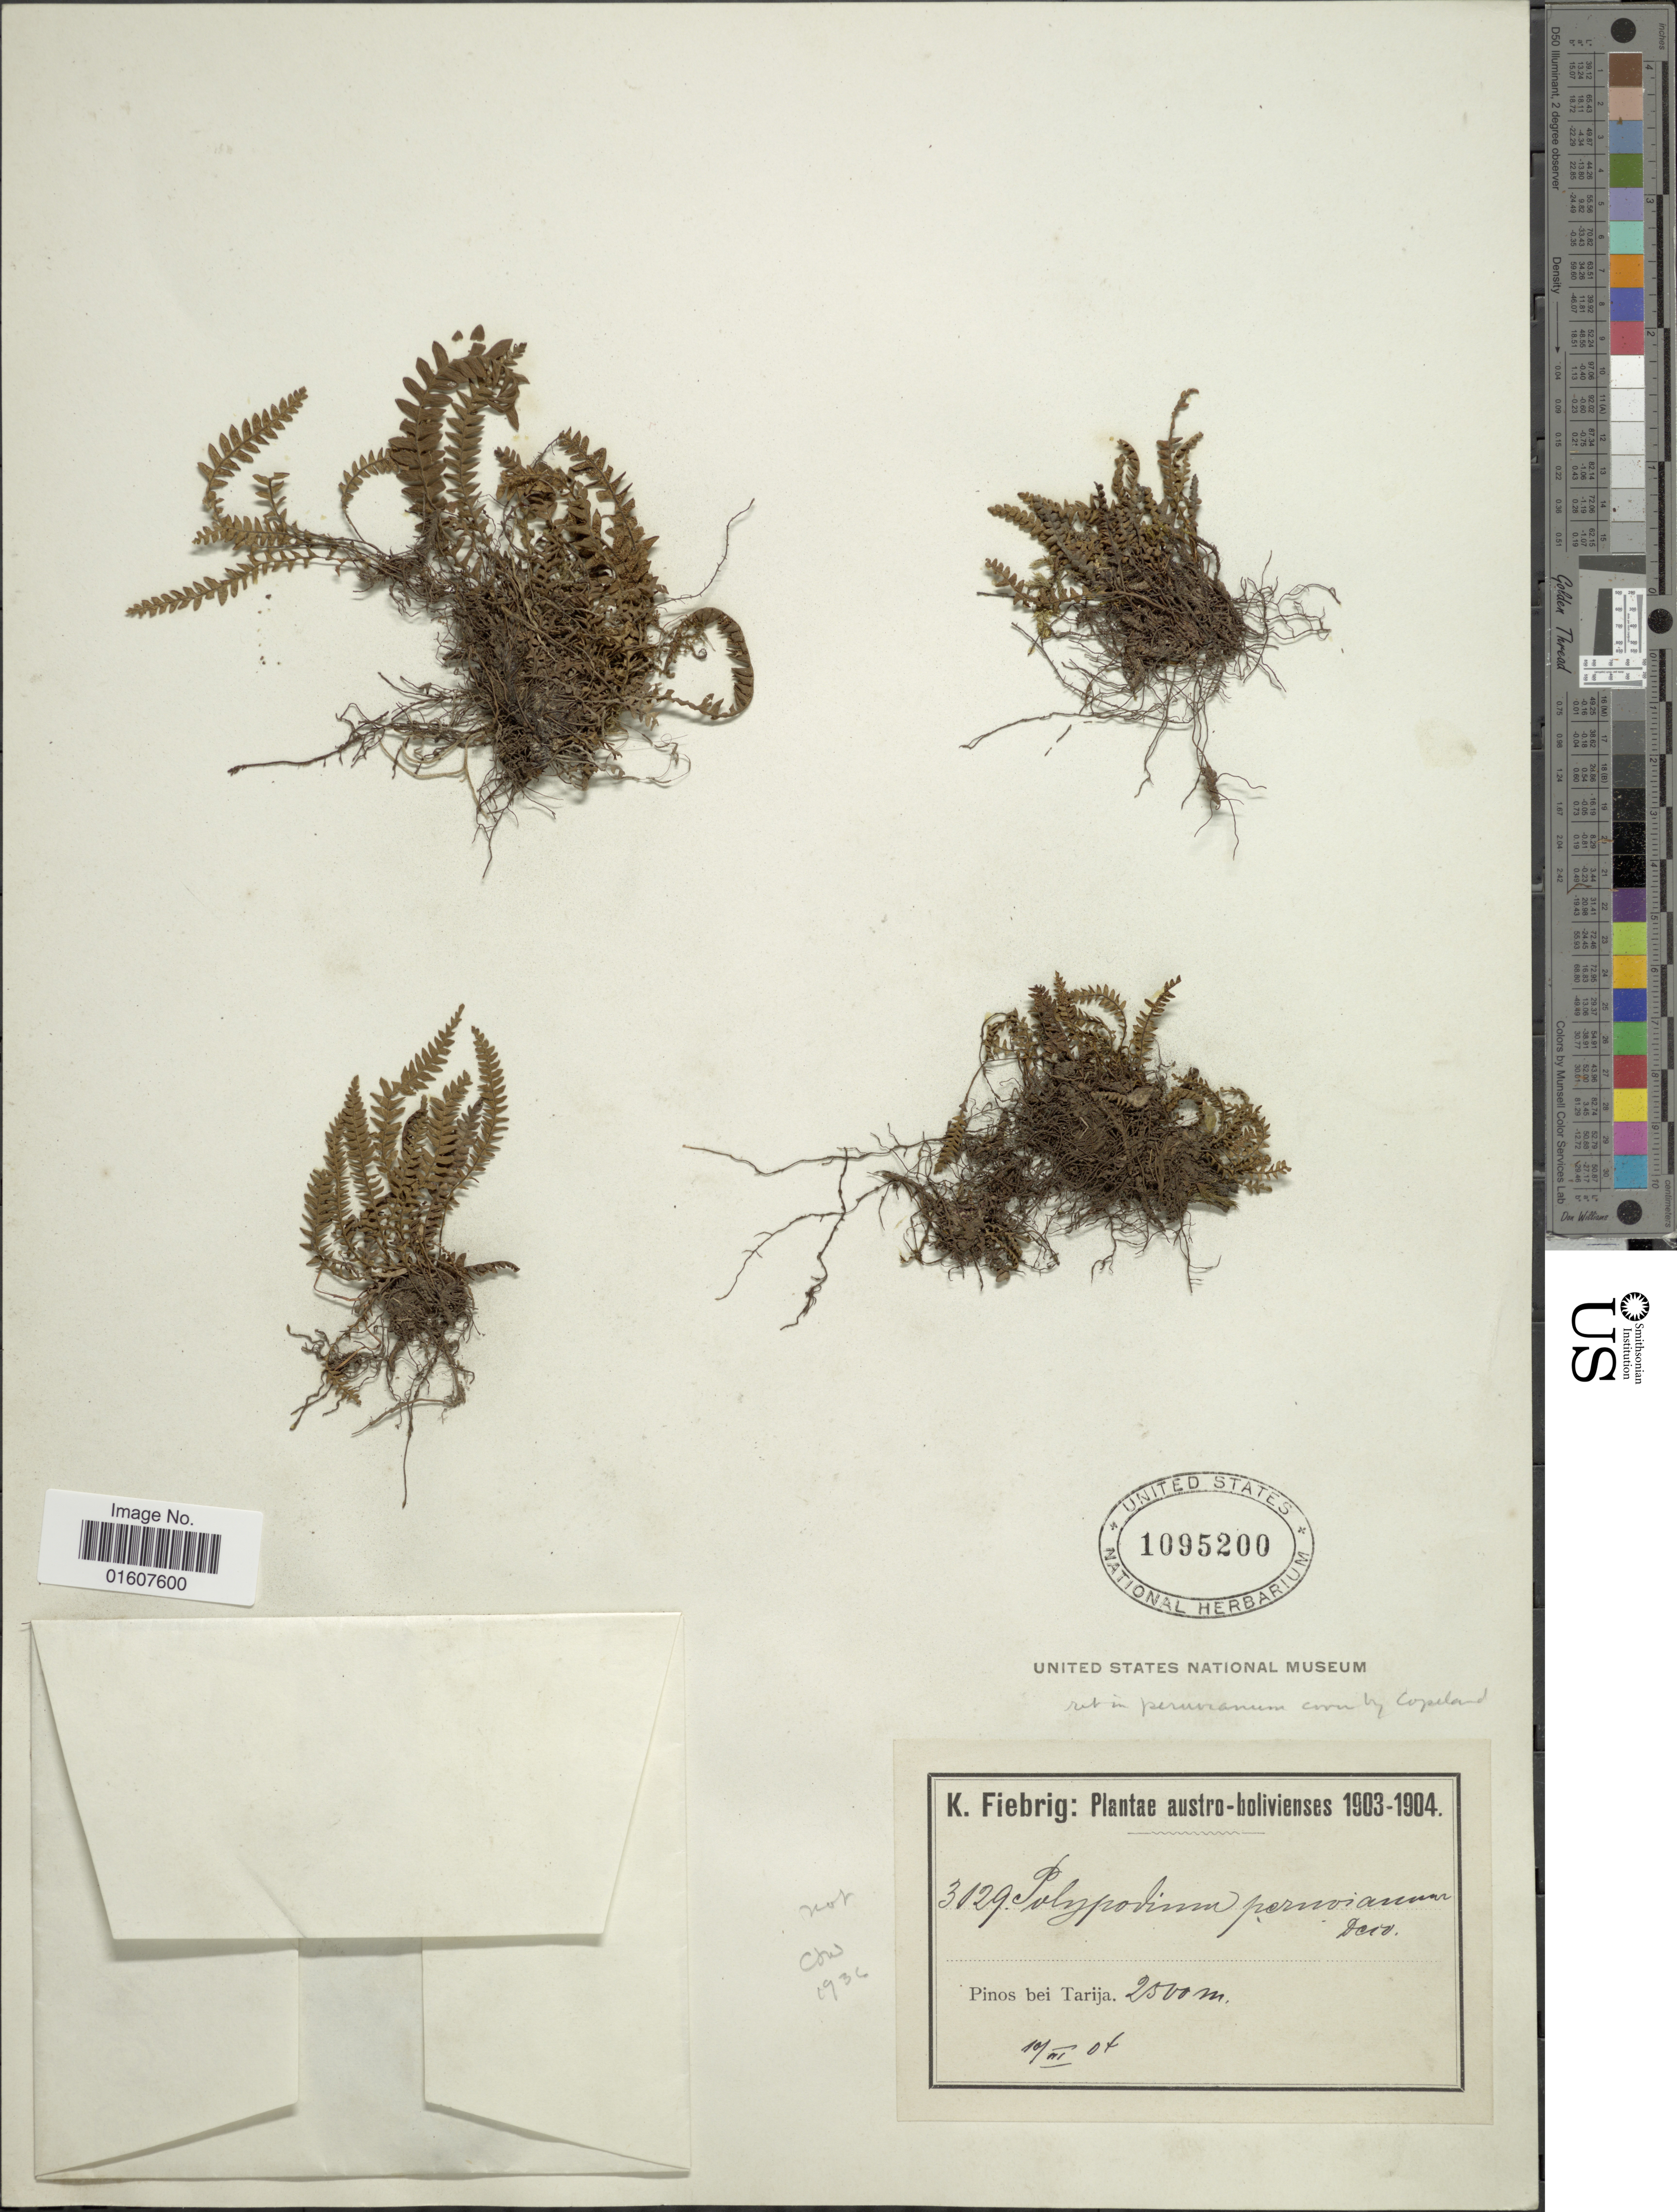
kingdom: Plantae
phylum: Tracheophyta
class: Polypodiopsida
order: Polypodiales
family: Polypodiaceae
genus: Terpsichore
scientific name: Terpsichore sp.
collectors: K. Fiebrig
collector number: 3029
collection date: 1904-03-10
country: Bolivia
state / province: Tarija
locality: Austro-bolivienses, Pinos bei Tarija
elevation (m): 2500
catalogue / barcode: US 1095200